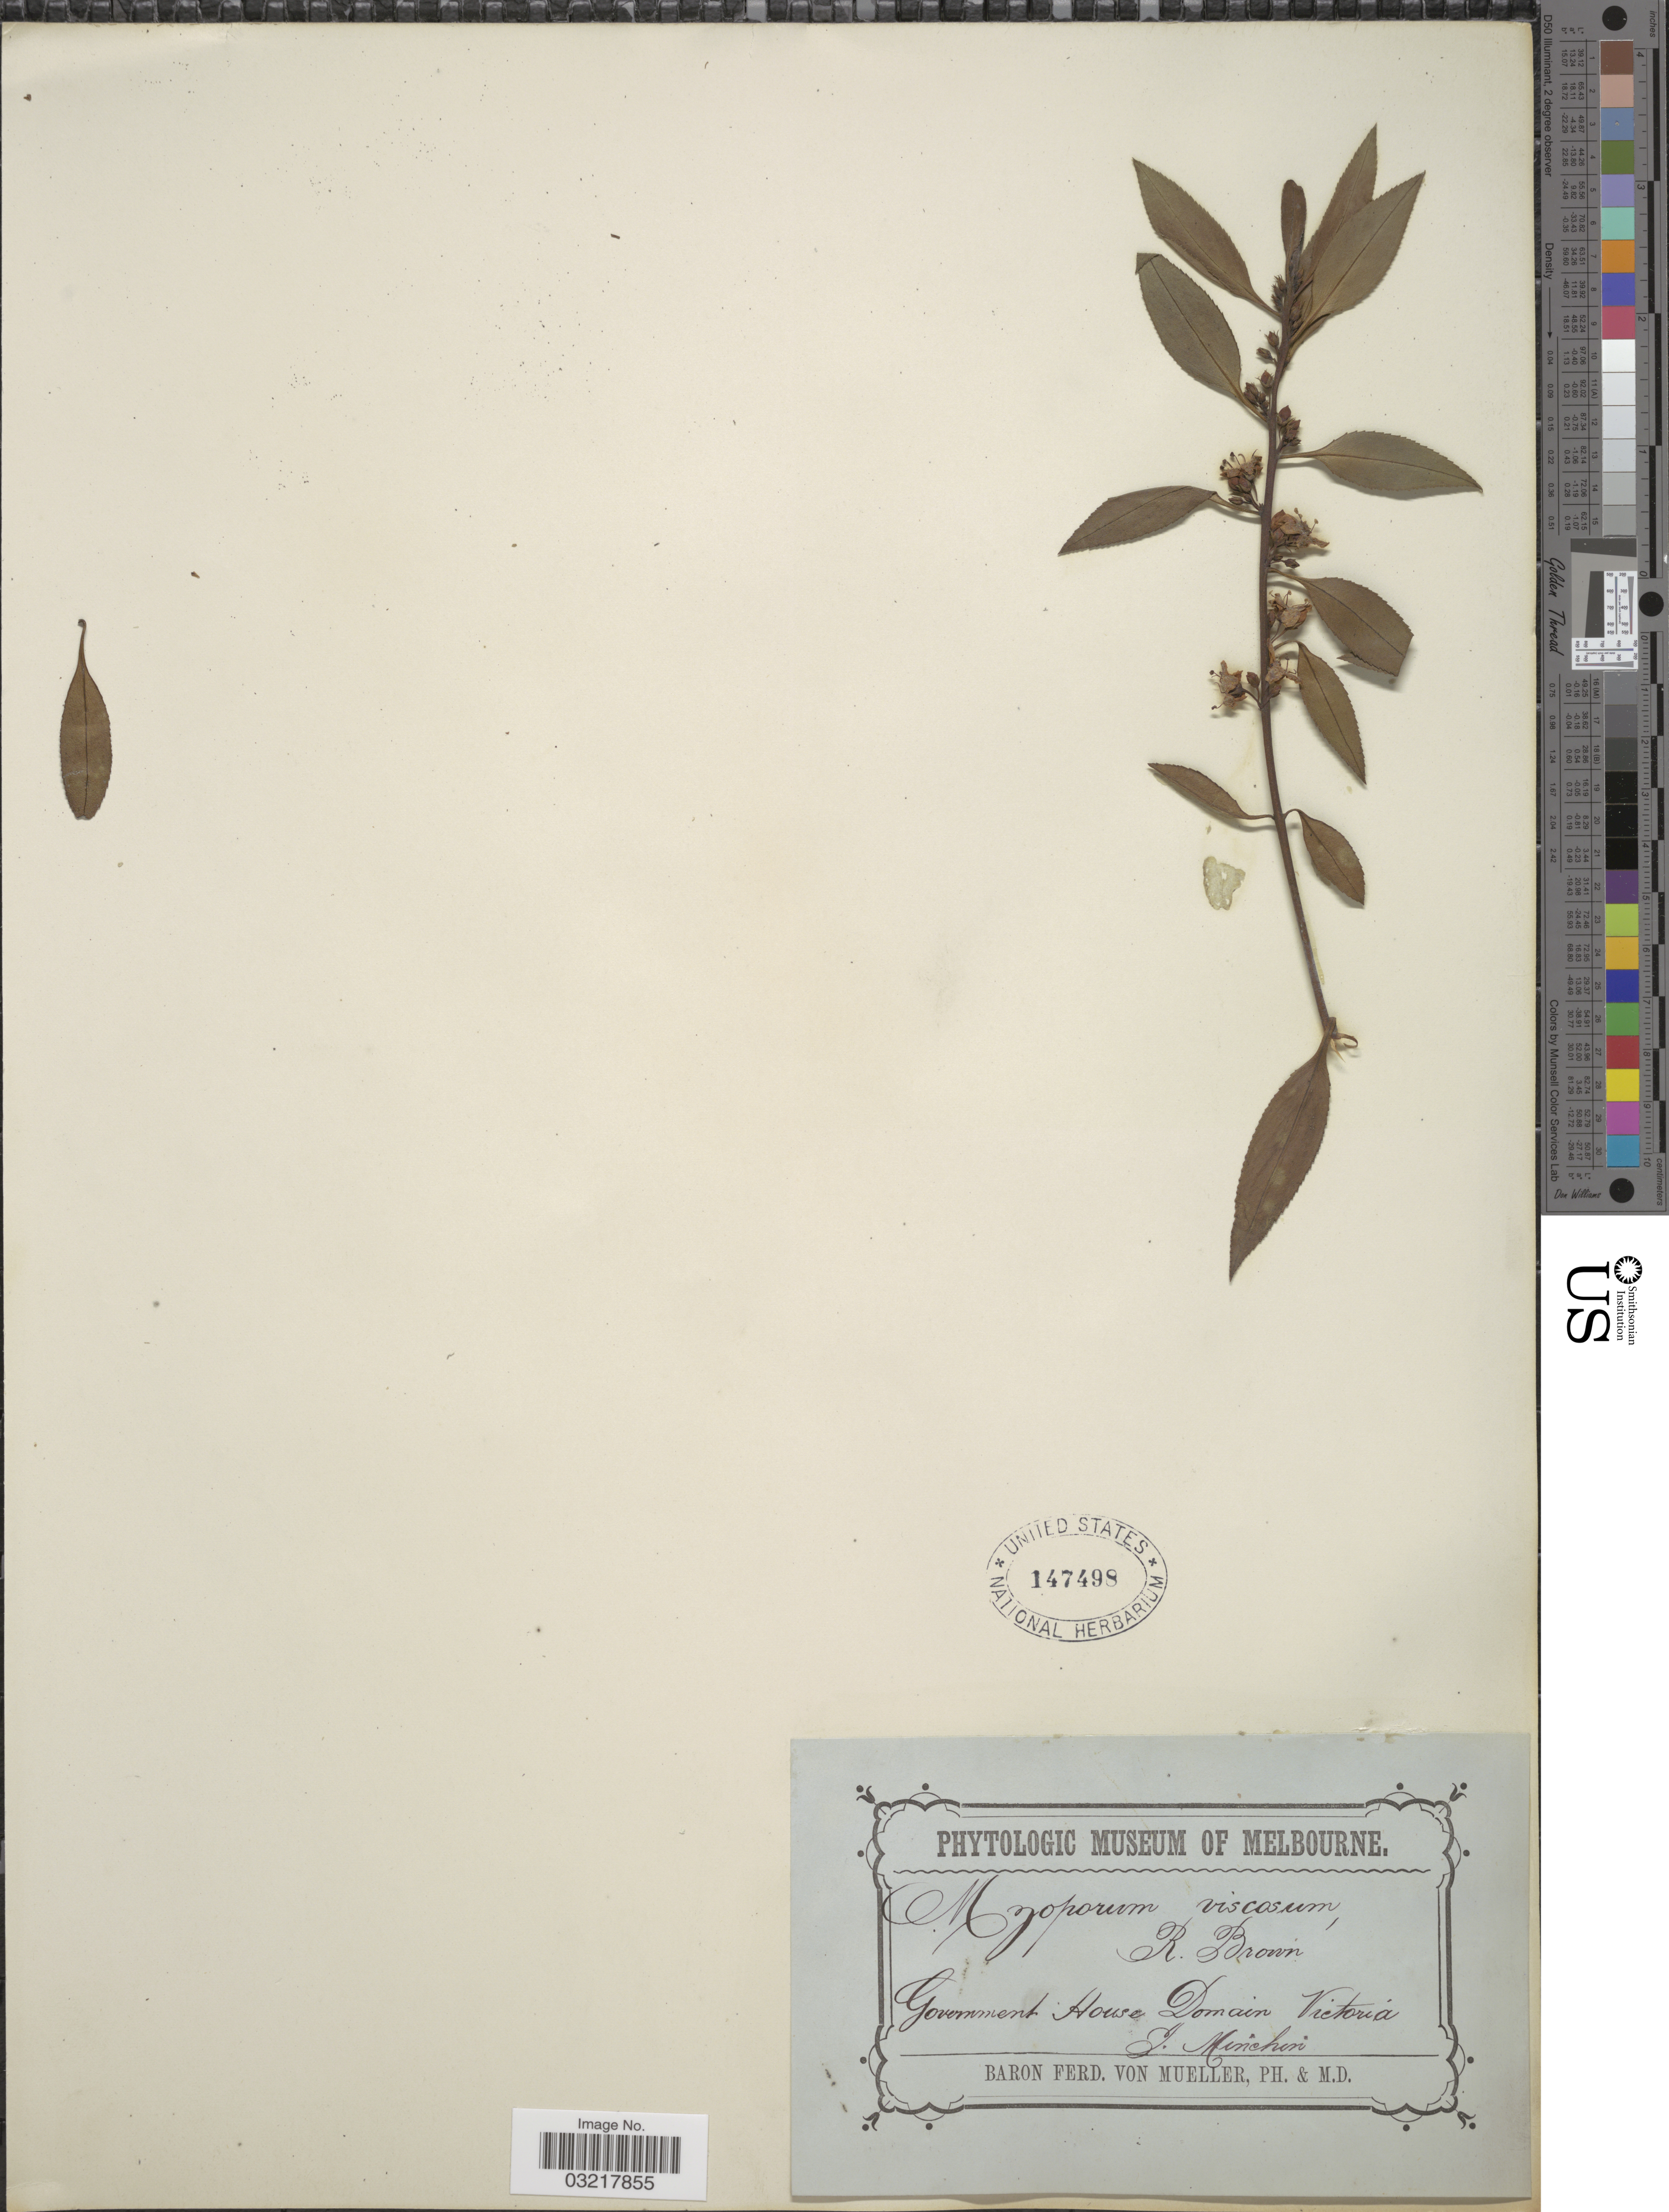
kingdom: Plantae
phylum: Tracheophyta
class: Magnoliopsida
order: Lamiales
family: Scrophulariaceae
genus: Myoporum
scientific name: Myoporum viscosum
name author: R. Br.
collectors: J. Minchin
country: Australia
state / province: Victoria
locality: Government House Domain Victoria.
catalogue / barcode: US 147498